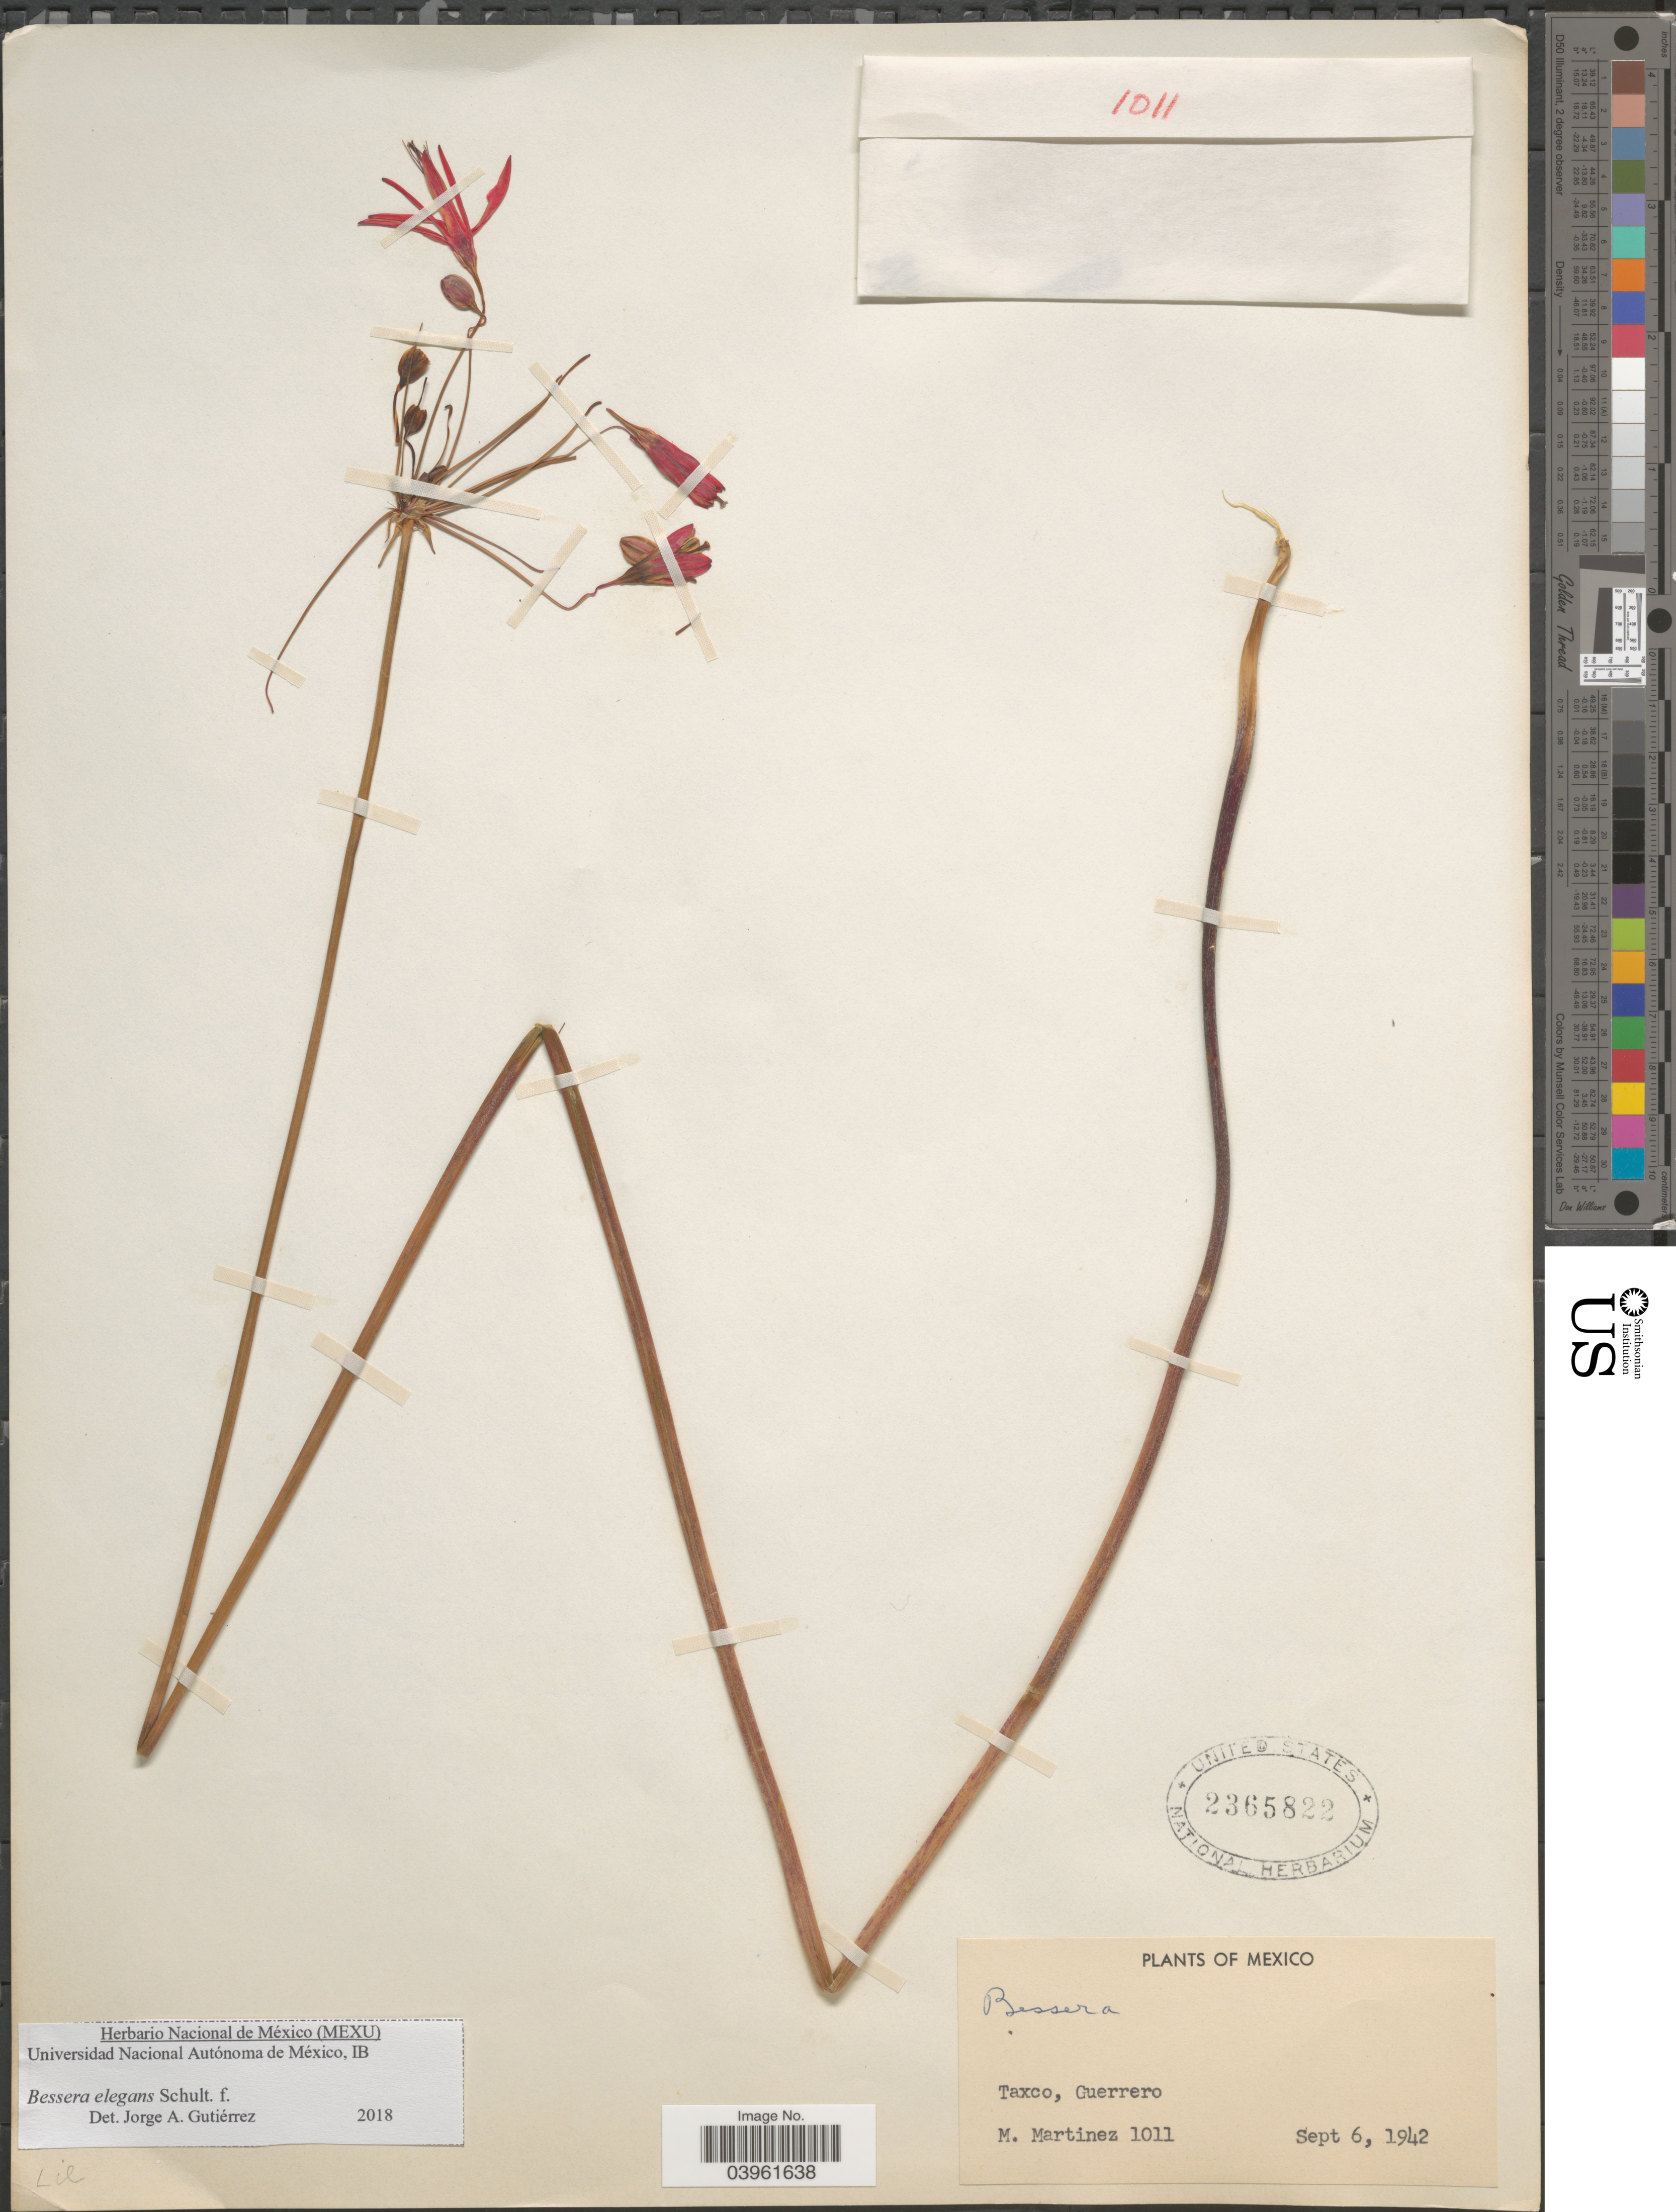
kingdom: Plantae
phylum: Tracheophyta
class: Liliopsida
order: Asparagales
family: Asparagaceae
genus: Bessera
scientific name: Bessera elegans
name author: Schult. f.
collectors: M. Martínez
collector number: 1011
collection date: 1942-09-06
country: Mexico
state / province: Guerrero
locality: Taxco.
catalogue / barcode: US 2365822